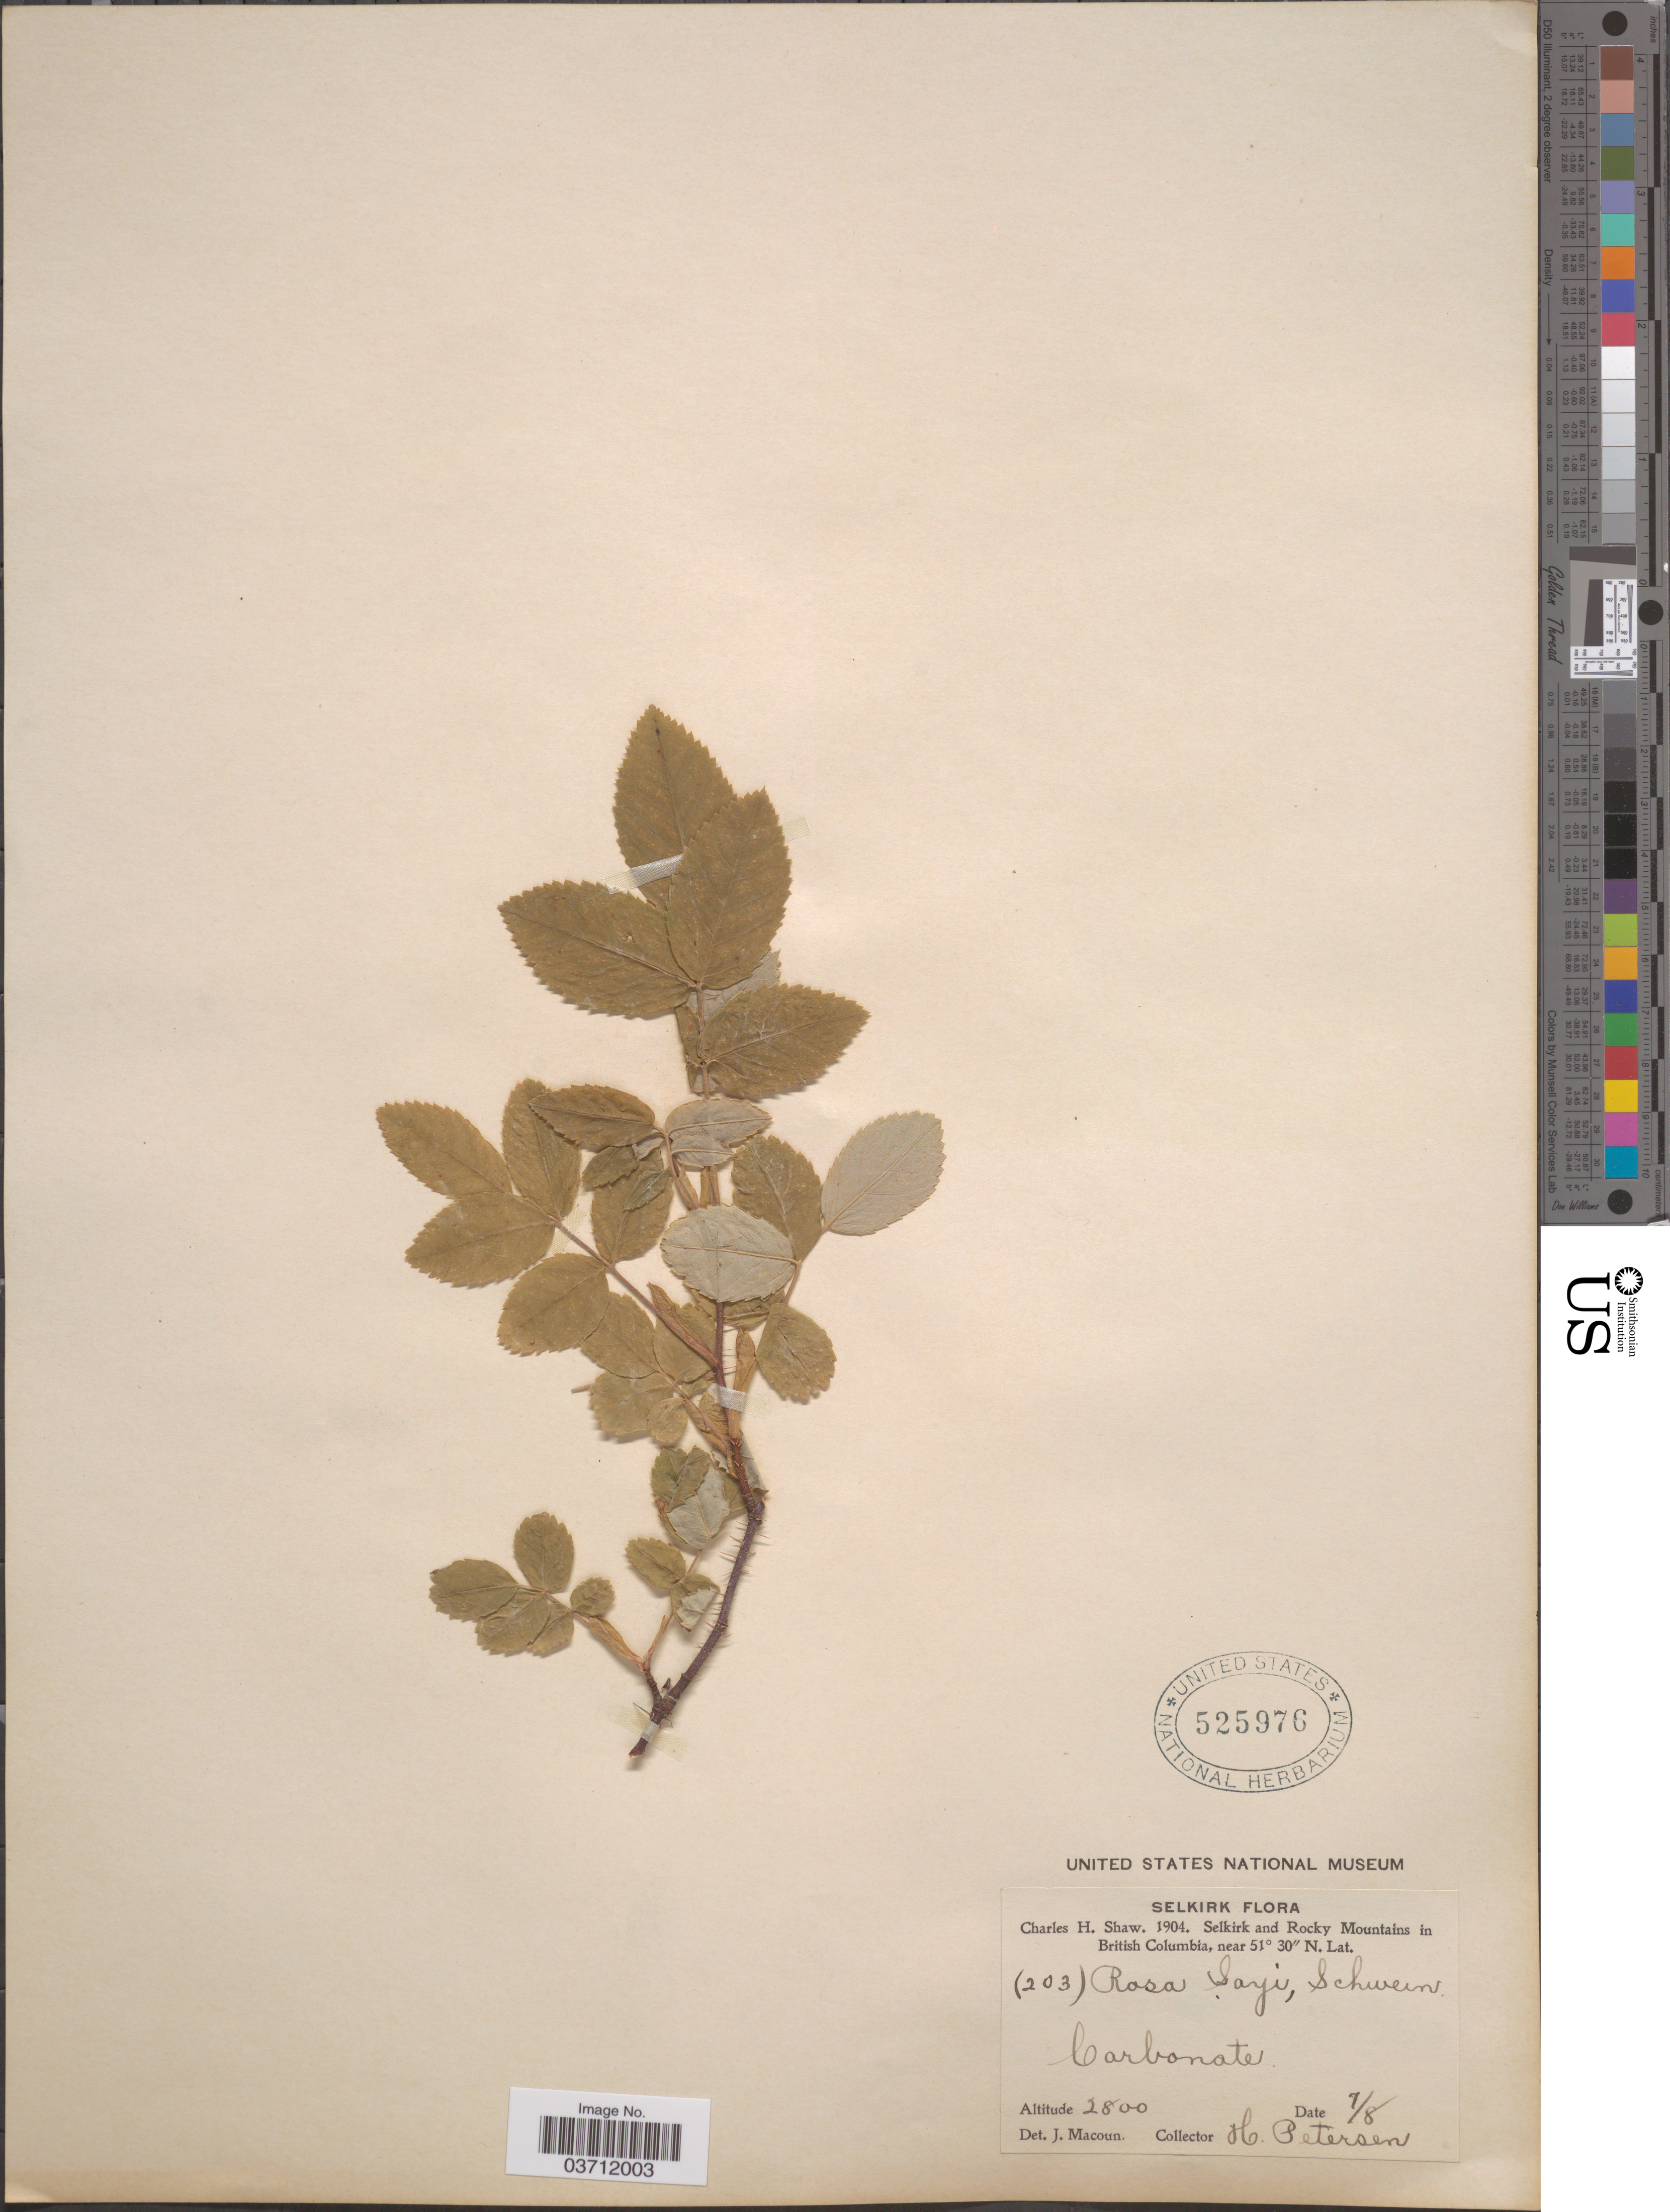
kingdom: Plantae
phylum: Tracheophyta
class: Magnoliopsida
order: Rosales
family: Rosaceae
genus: Rosa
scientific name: Rosa sayi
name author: Schwein.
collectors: H. Petersen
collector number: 203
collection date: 1904-07-08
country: Canada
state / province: British Columbia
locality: Selkirk. And Rocky Mountains. Carbonate.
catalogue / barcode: US 525976